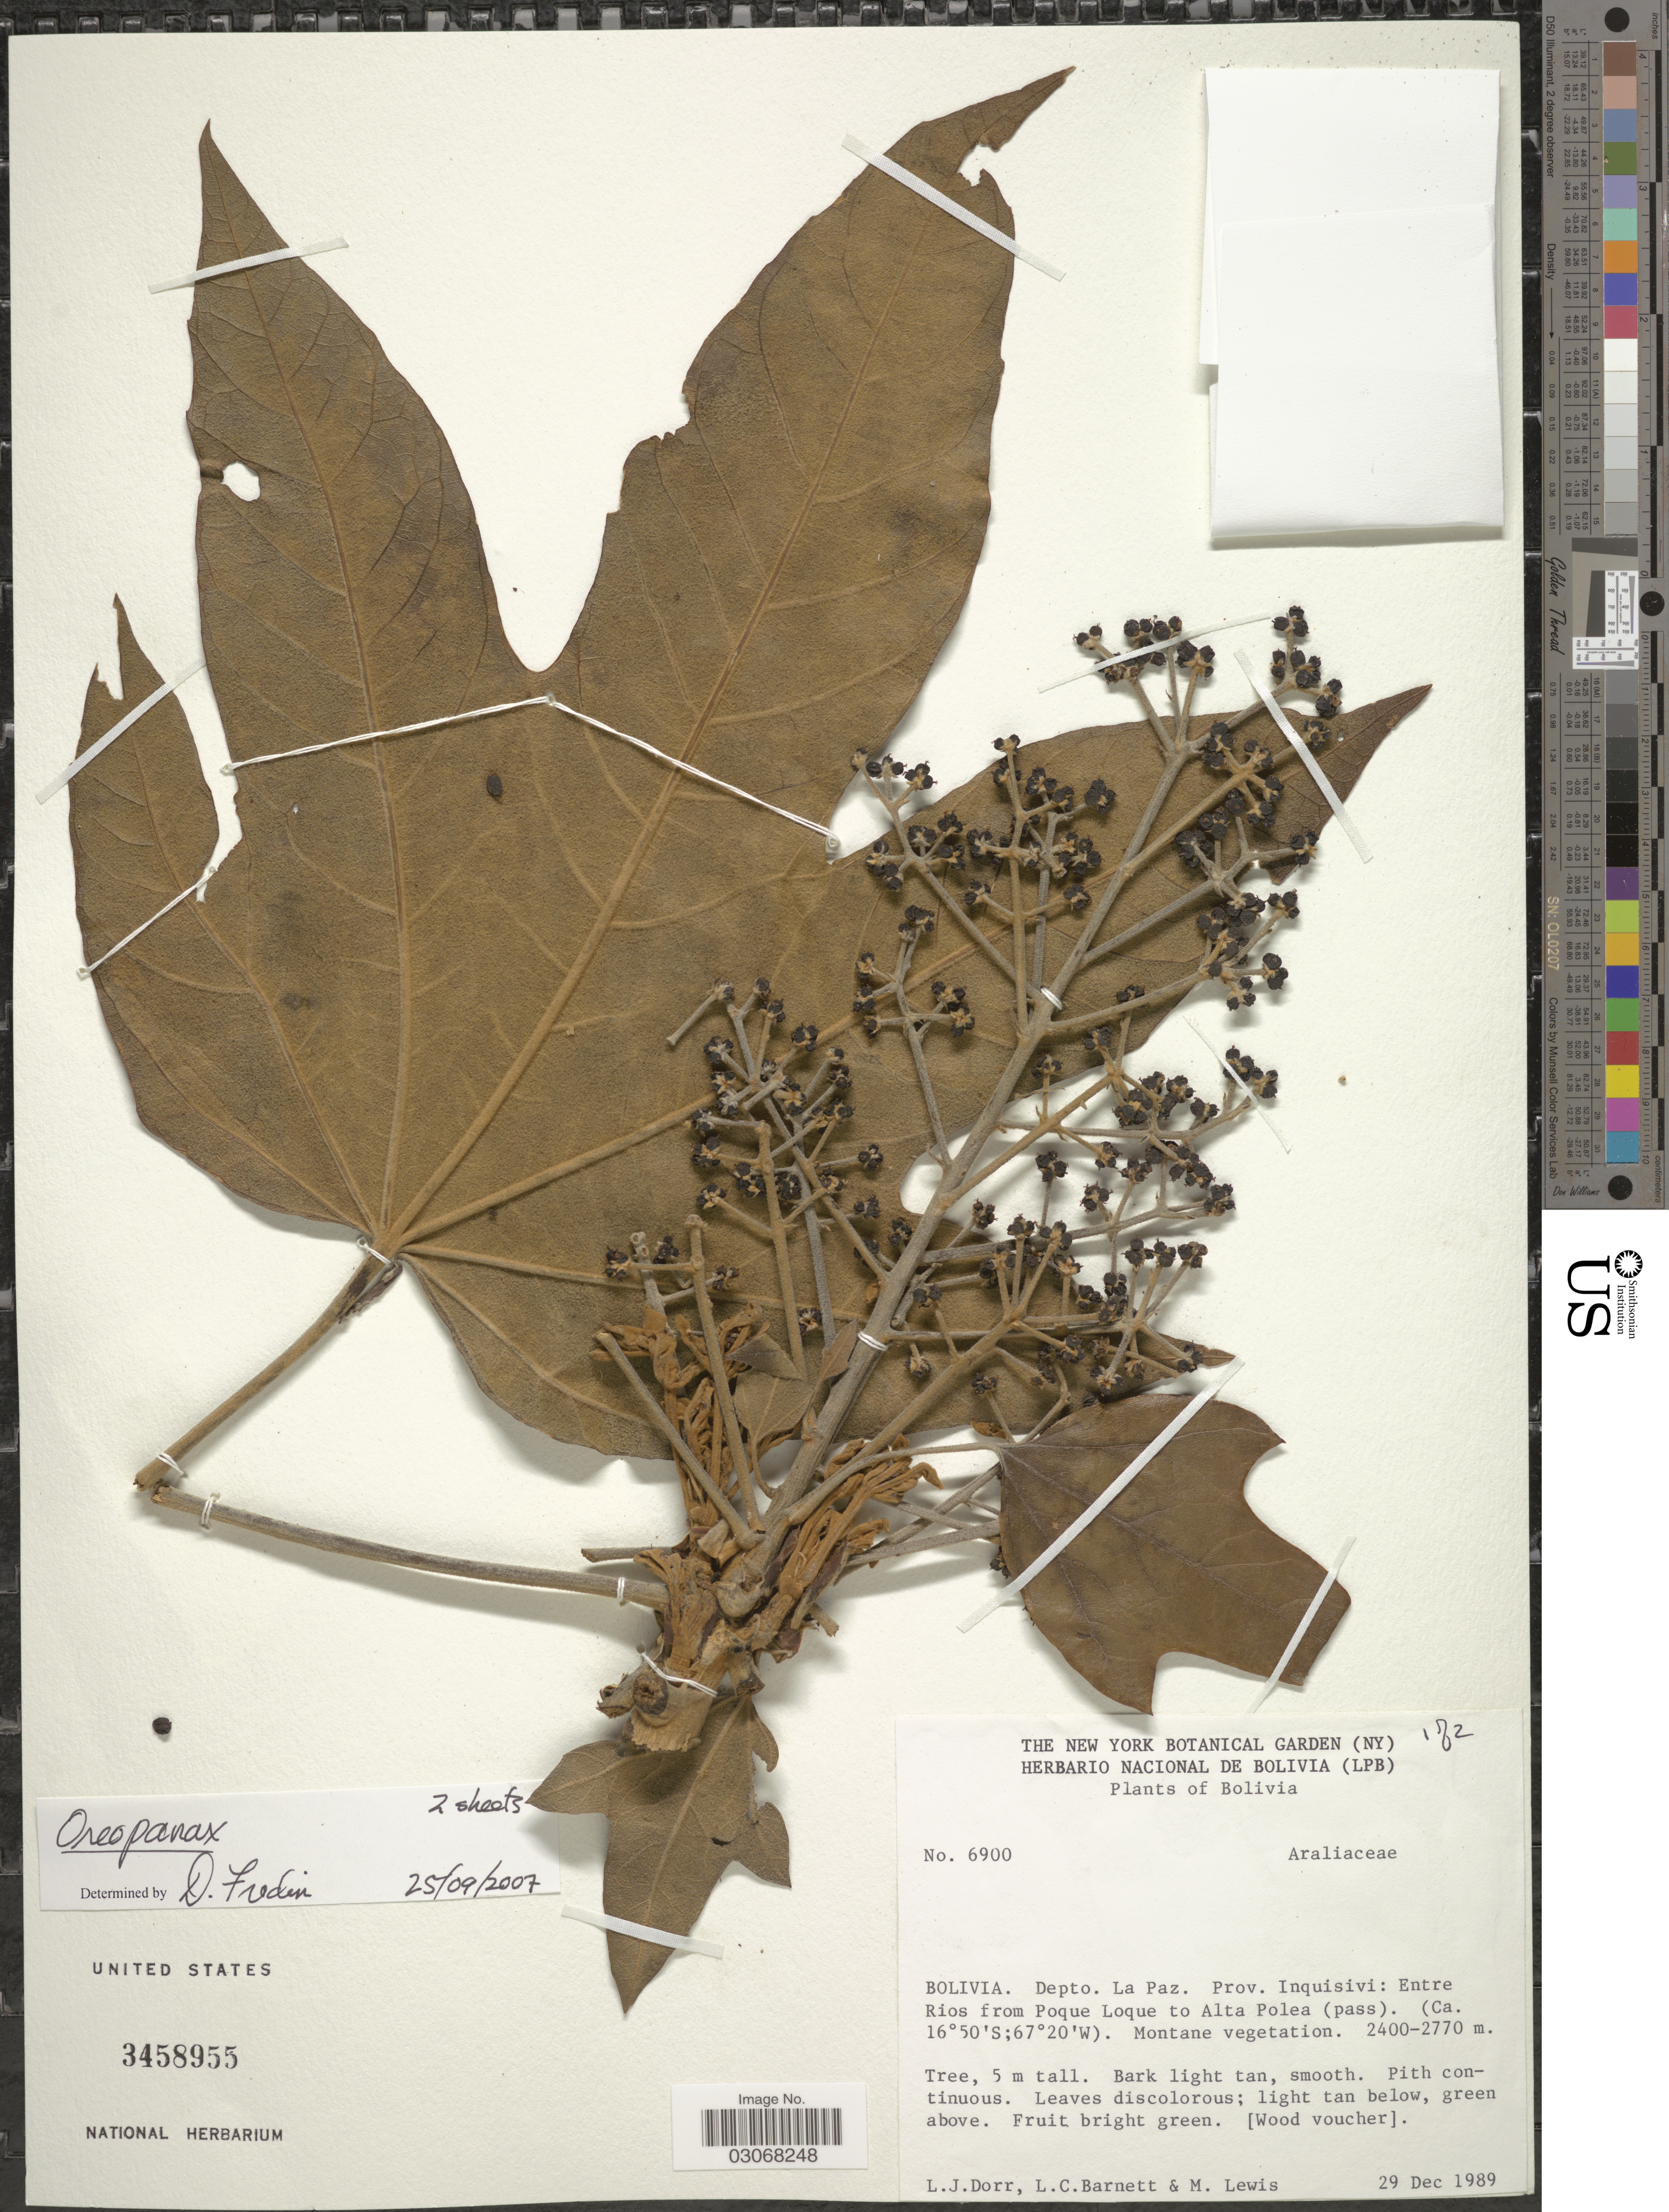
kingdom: Plantae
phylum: Tracheophyta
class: Magnoliopsida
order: Apiales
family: Araliaceae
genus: Oreopanax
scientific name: Oreopanax sp.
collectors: L. J. Dorr, L. C. Barnett & M. Lewis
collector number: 6900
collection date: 1989-12-29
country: Bolivia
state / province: La Paz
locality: Depto. La Paz. Prov. Inquisivi: Entre Rios from Poque Loque to Alta Polea (pass).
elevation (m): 2400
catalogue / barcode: US 3458955